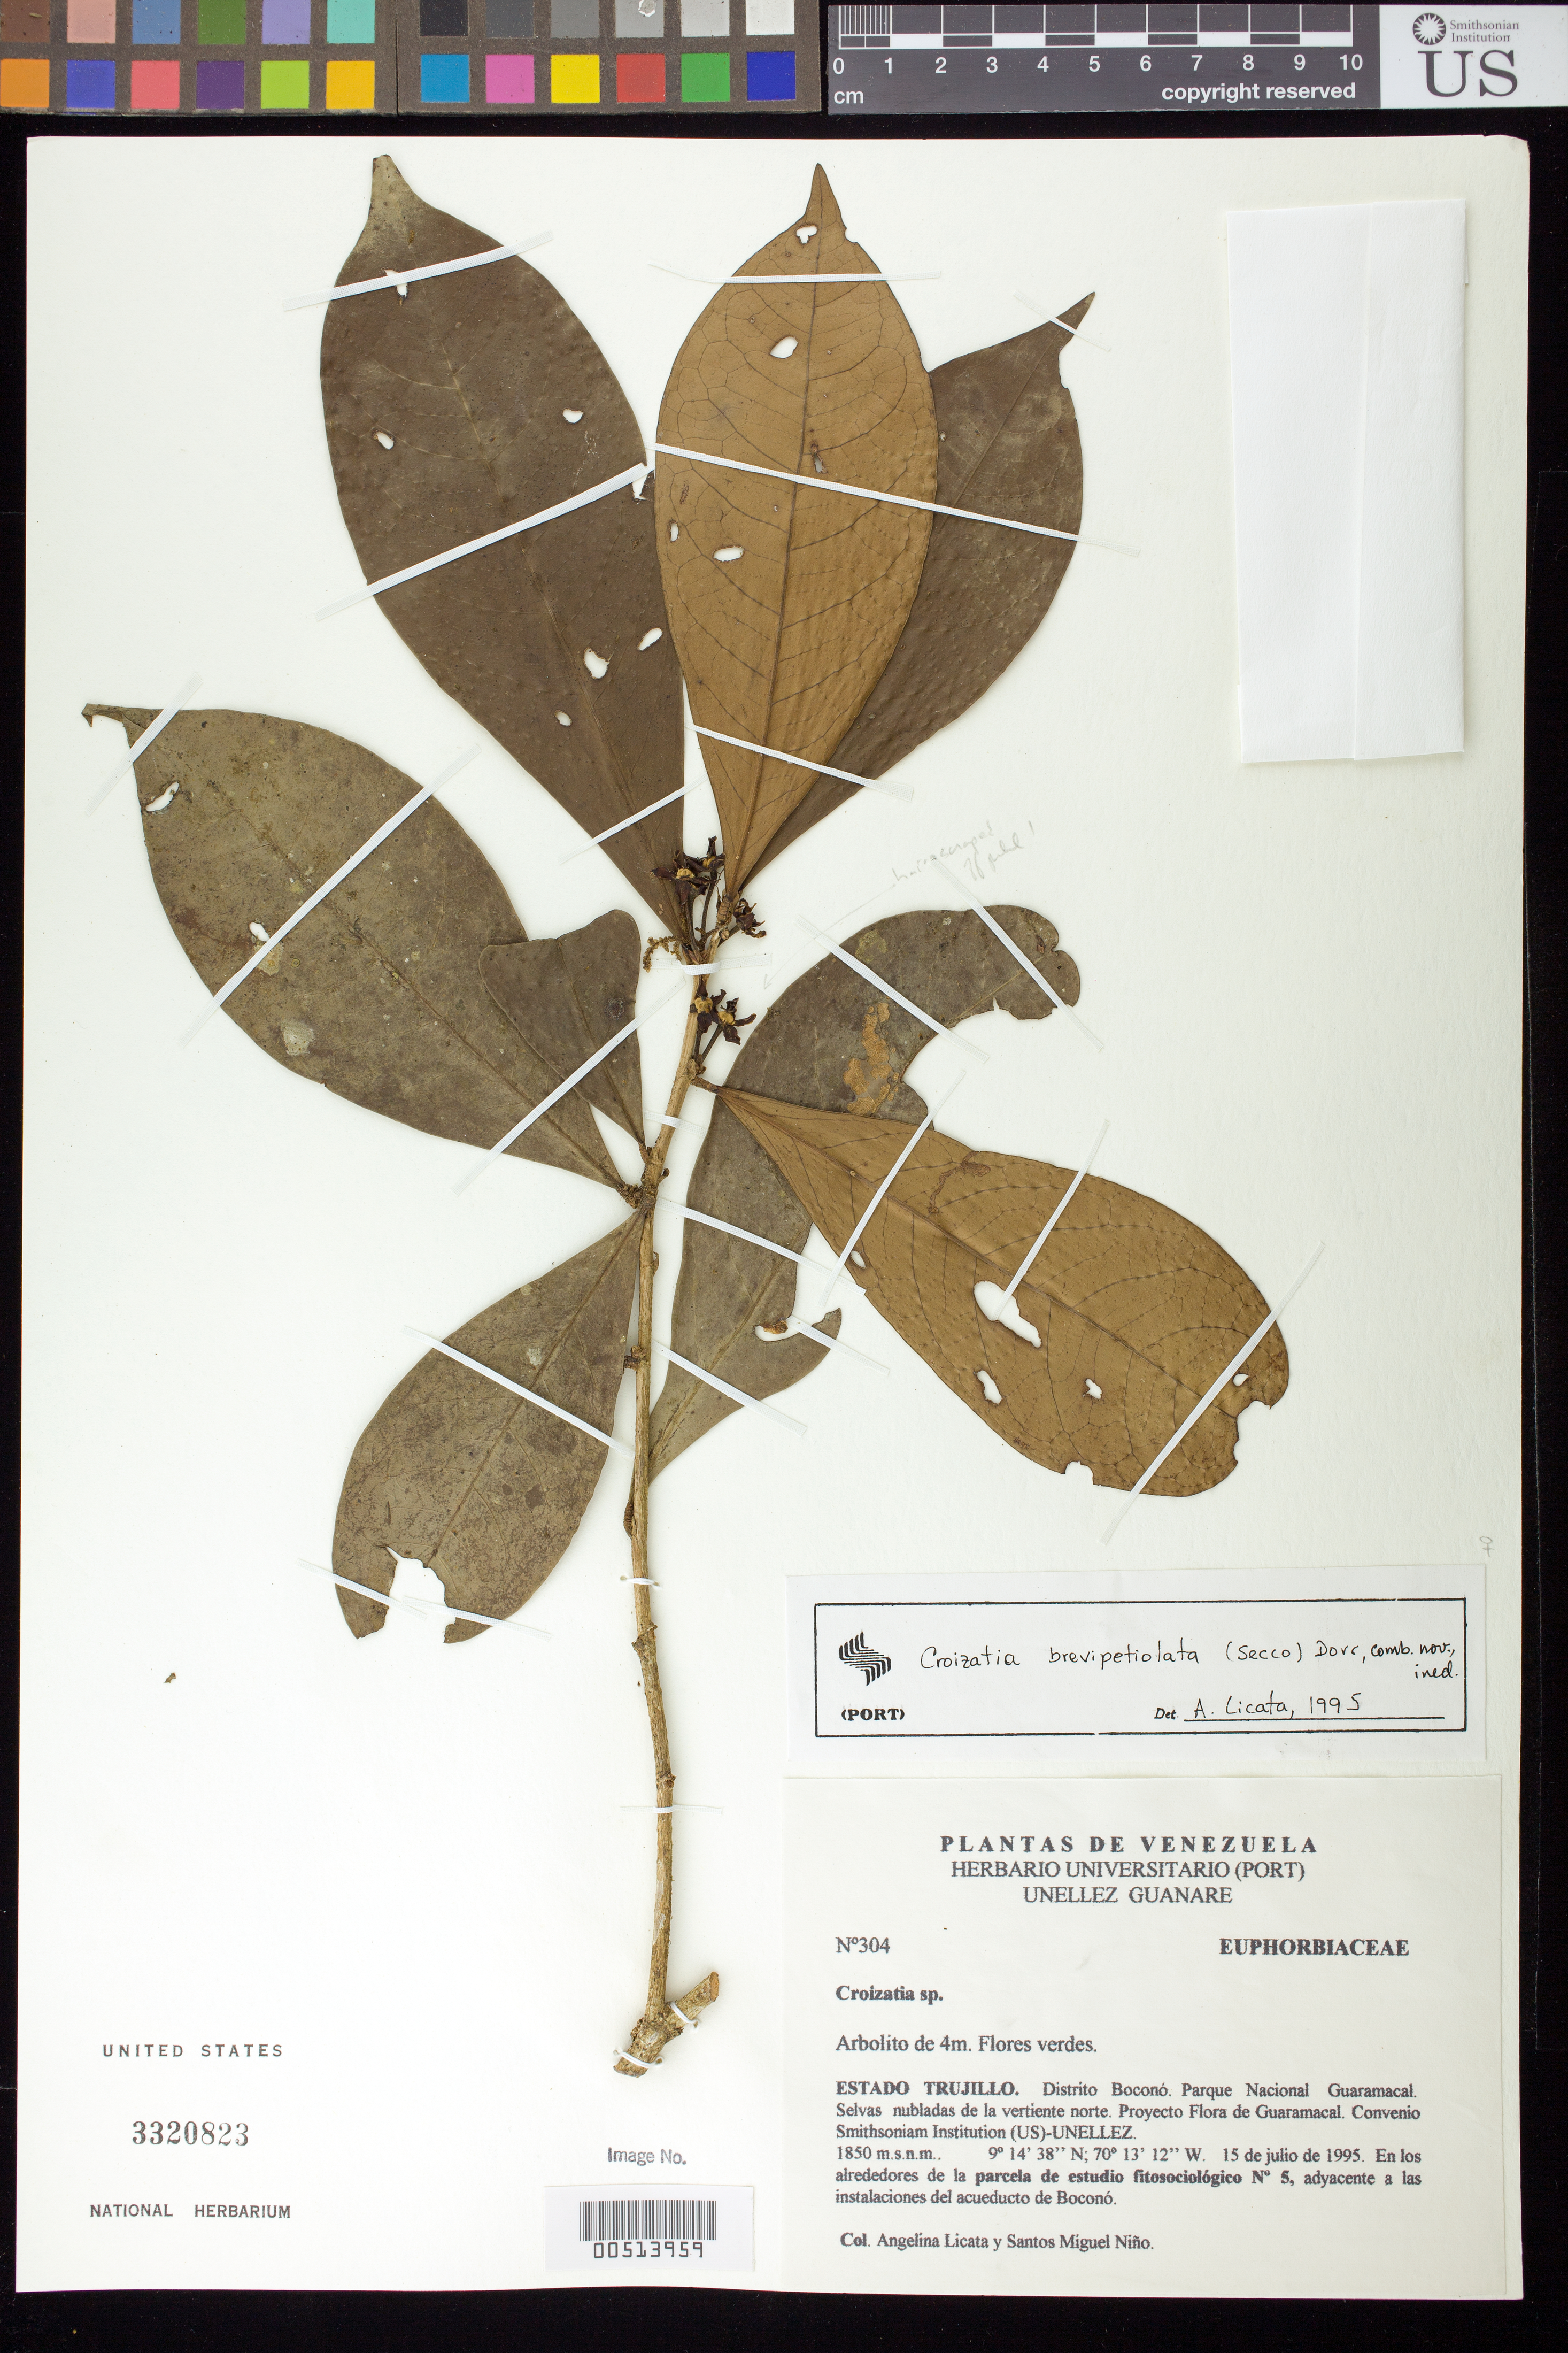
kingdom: Plantae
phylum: Tracheophyta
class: Magnoliopsida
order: Malpighiales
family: Phyllanthaceae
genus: Croizatia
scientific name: Croizatia brevipetiolata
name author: (Secco) Dorr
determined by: Licata, A., (PORT), Univ. Nac. Exp. de los Llanos Ezequiel Zamora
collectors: A. Licata & S. M. Niño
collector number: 304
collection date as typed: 15 Jul 1995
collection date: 1995-07-15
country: Venezuela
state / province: Trujillo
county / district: Boconó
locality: Parque Nacional Guaramacal, vertiente N, adyacente a las instalaciones del acueducto de Boconó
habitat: Selva nubladas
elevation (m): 1850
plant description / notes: COL, PORT, US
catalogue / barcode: US 3320823